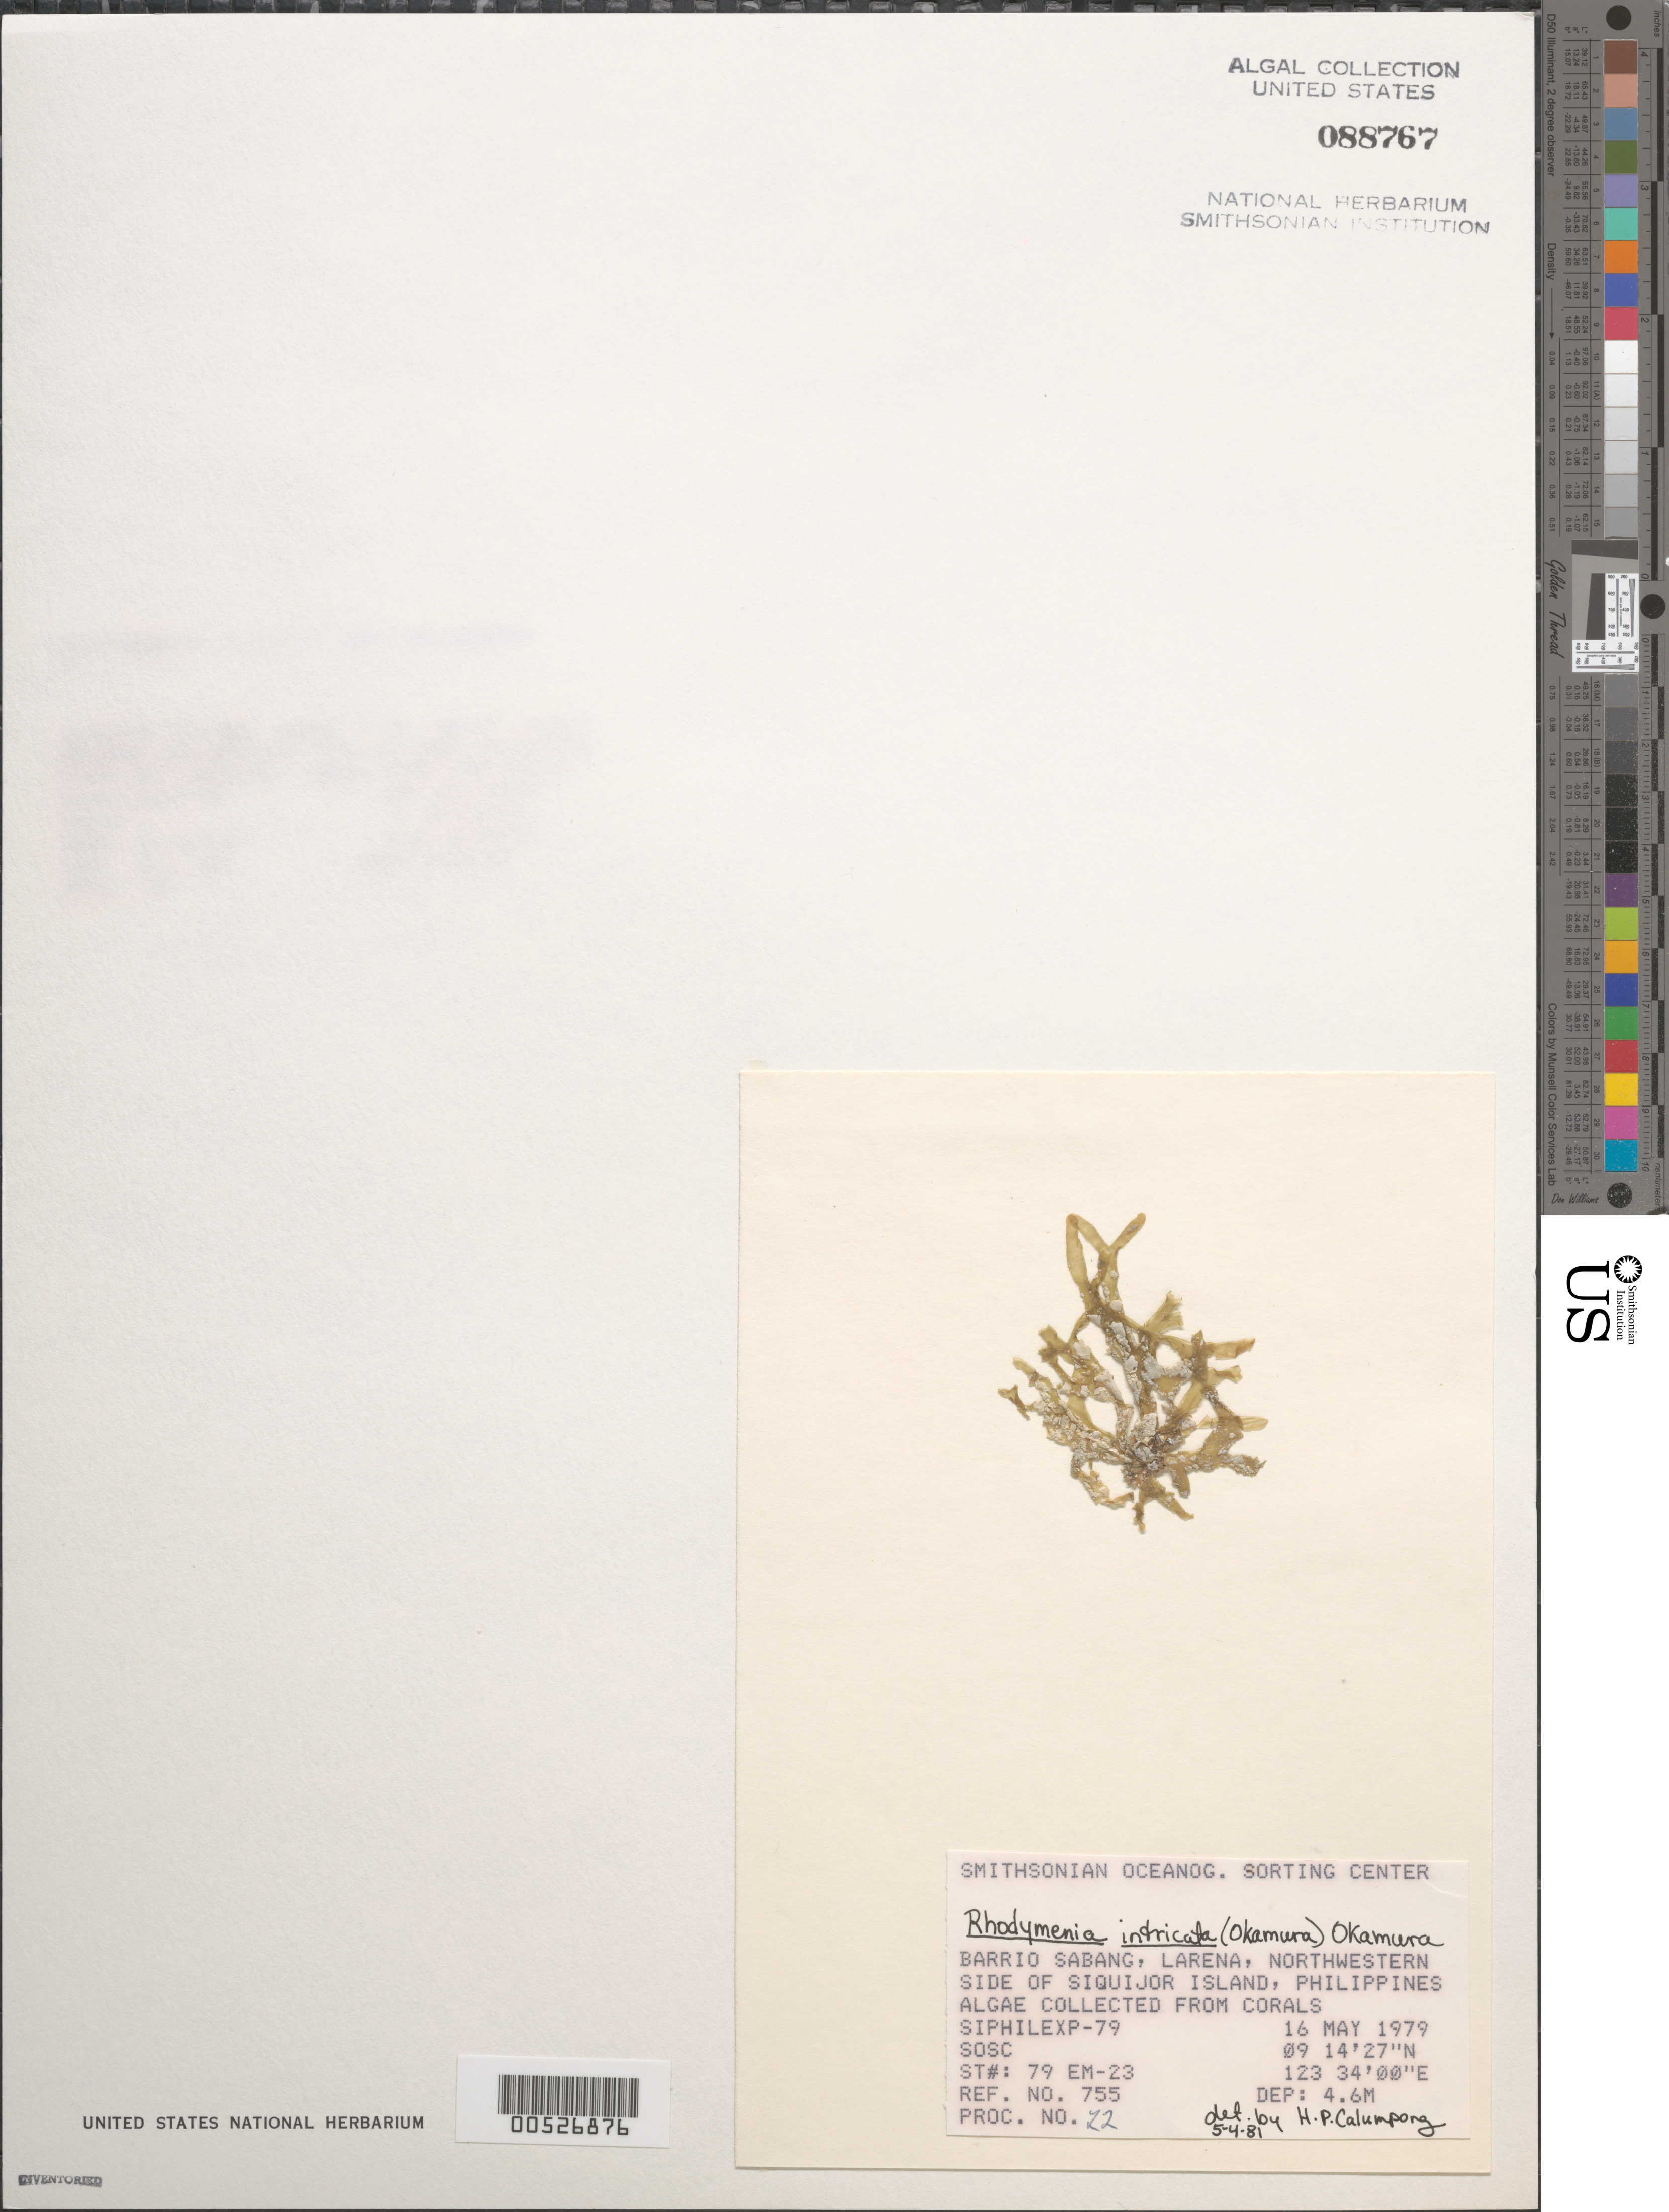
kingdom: Plantae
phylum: Rhodophyta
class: Florideophyceae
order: Rhodymeniales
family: Rhodymeniaceae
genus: Rhodymenia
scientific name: Rhodymenia intricata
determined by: Calumpong, H. P.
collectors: SOSC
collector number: Station 79 Em-23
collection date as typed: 16 May 1979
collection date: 1979-05-16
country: Philippines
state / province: Central Visayas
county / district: Siquijor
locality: Visayan, Siquijor island, larena, barrio sabang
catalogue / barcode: US 88767